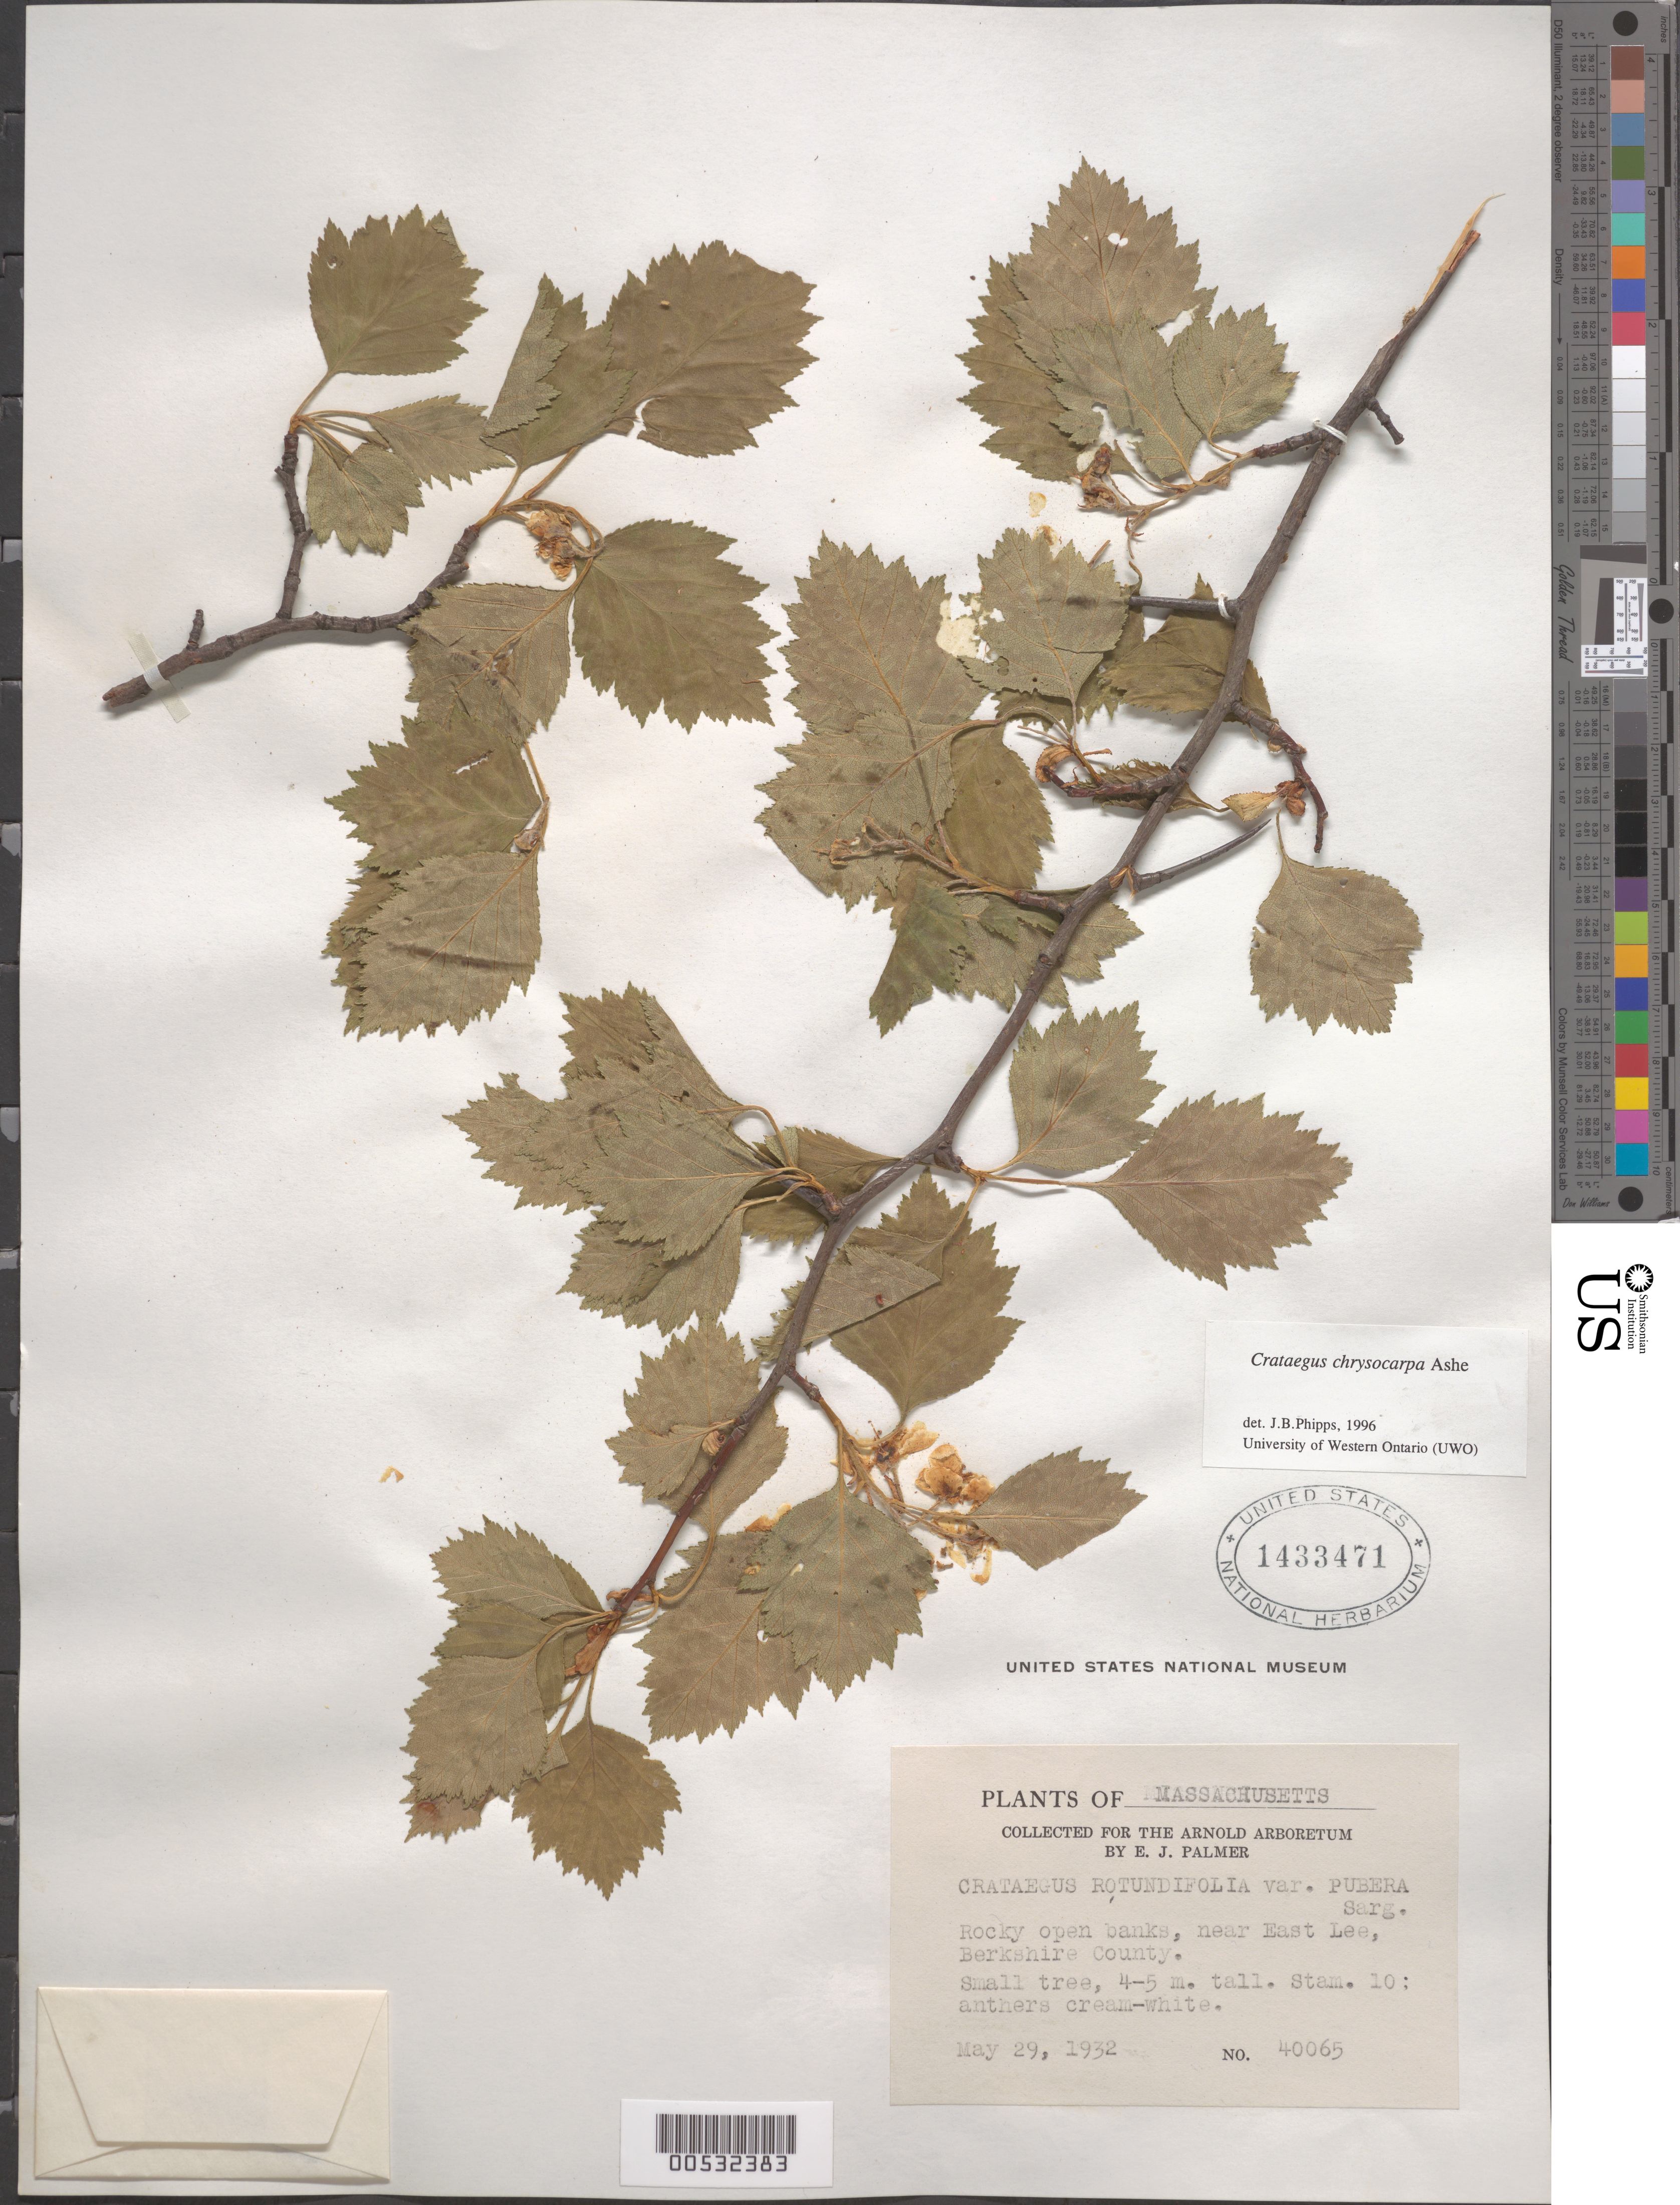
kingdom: Plantae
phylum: Tracheophyta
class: Magnoliopsida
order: Rosales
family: Rosaceae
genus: Crataegus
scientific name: Crataegus chrysocarpa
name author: Ashe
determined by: Phipps, James B., (UWO), University of Western Ontario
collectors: E. J. Palmer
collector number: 40065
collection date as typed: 29 May 1932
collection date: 1932-05-29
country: United States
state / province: Massachusetts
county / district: Berkshire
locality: Near East Lee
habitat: Rocky open banks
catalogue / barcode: US 1433471